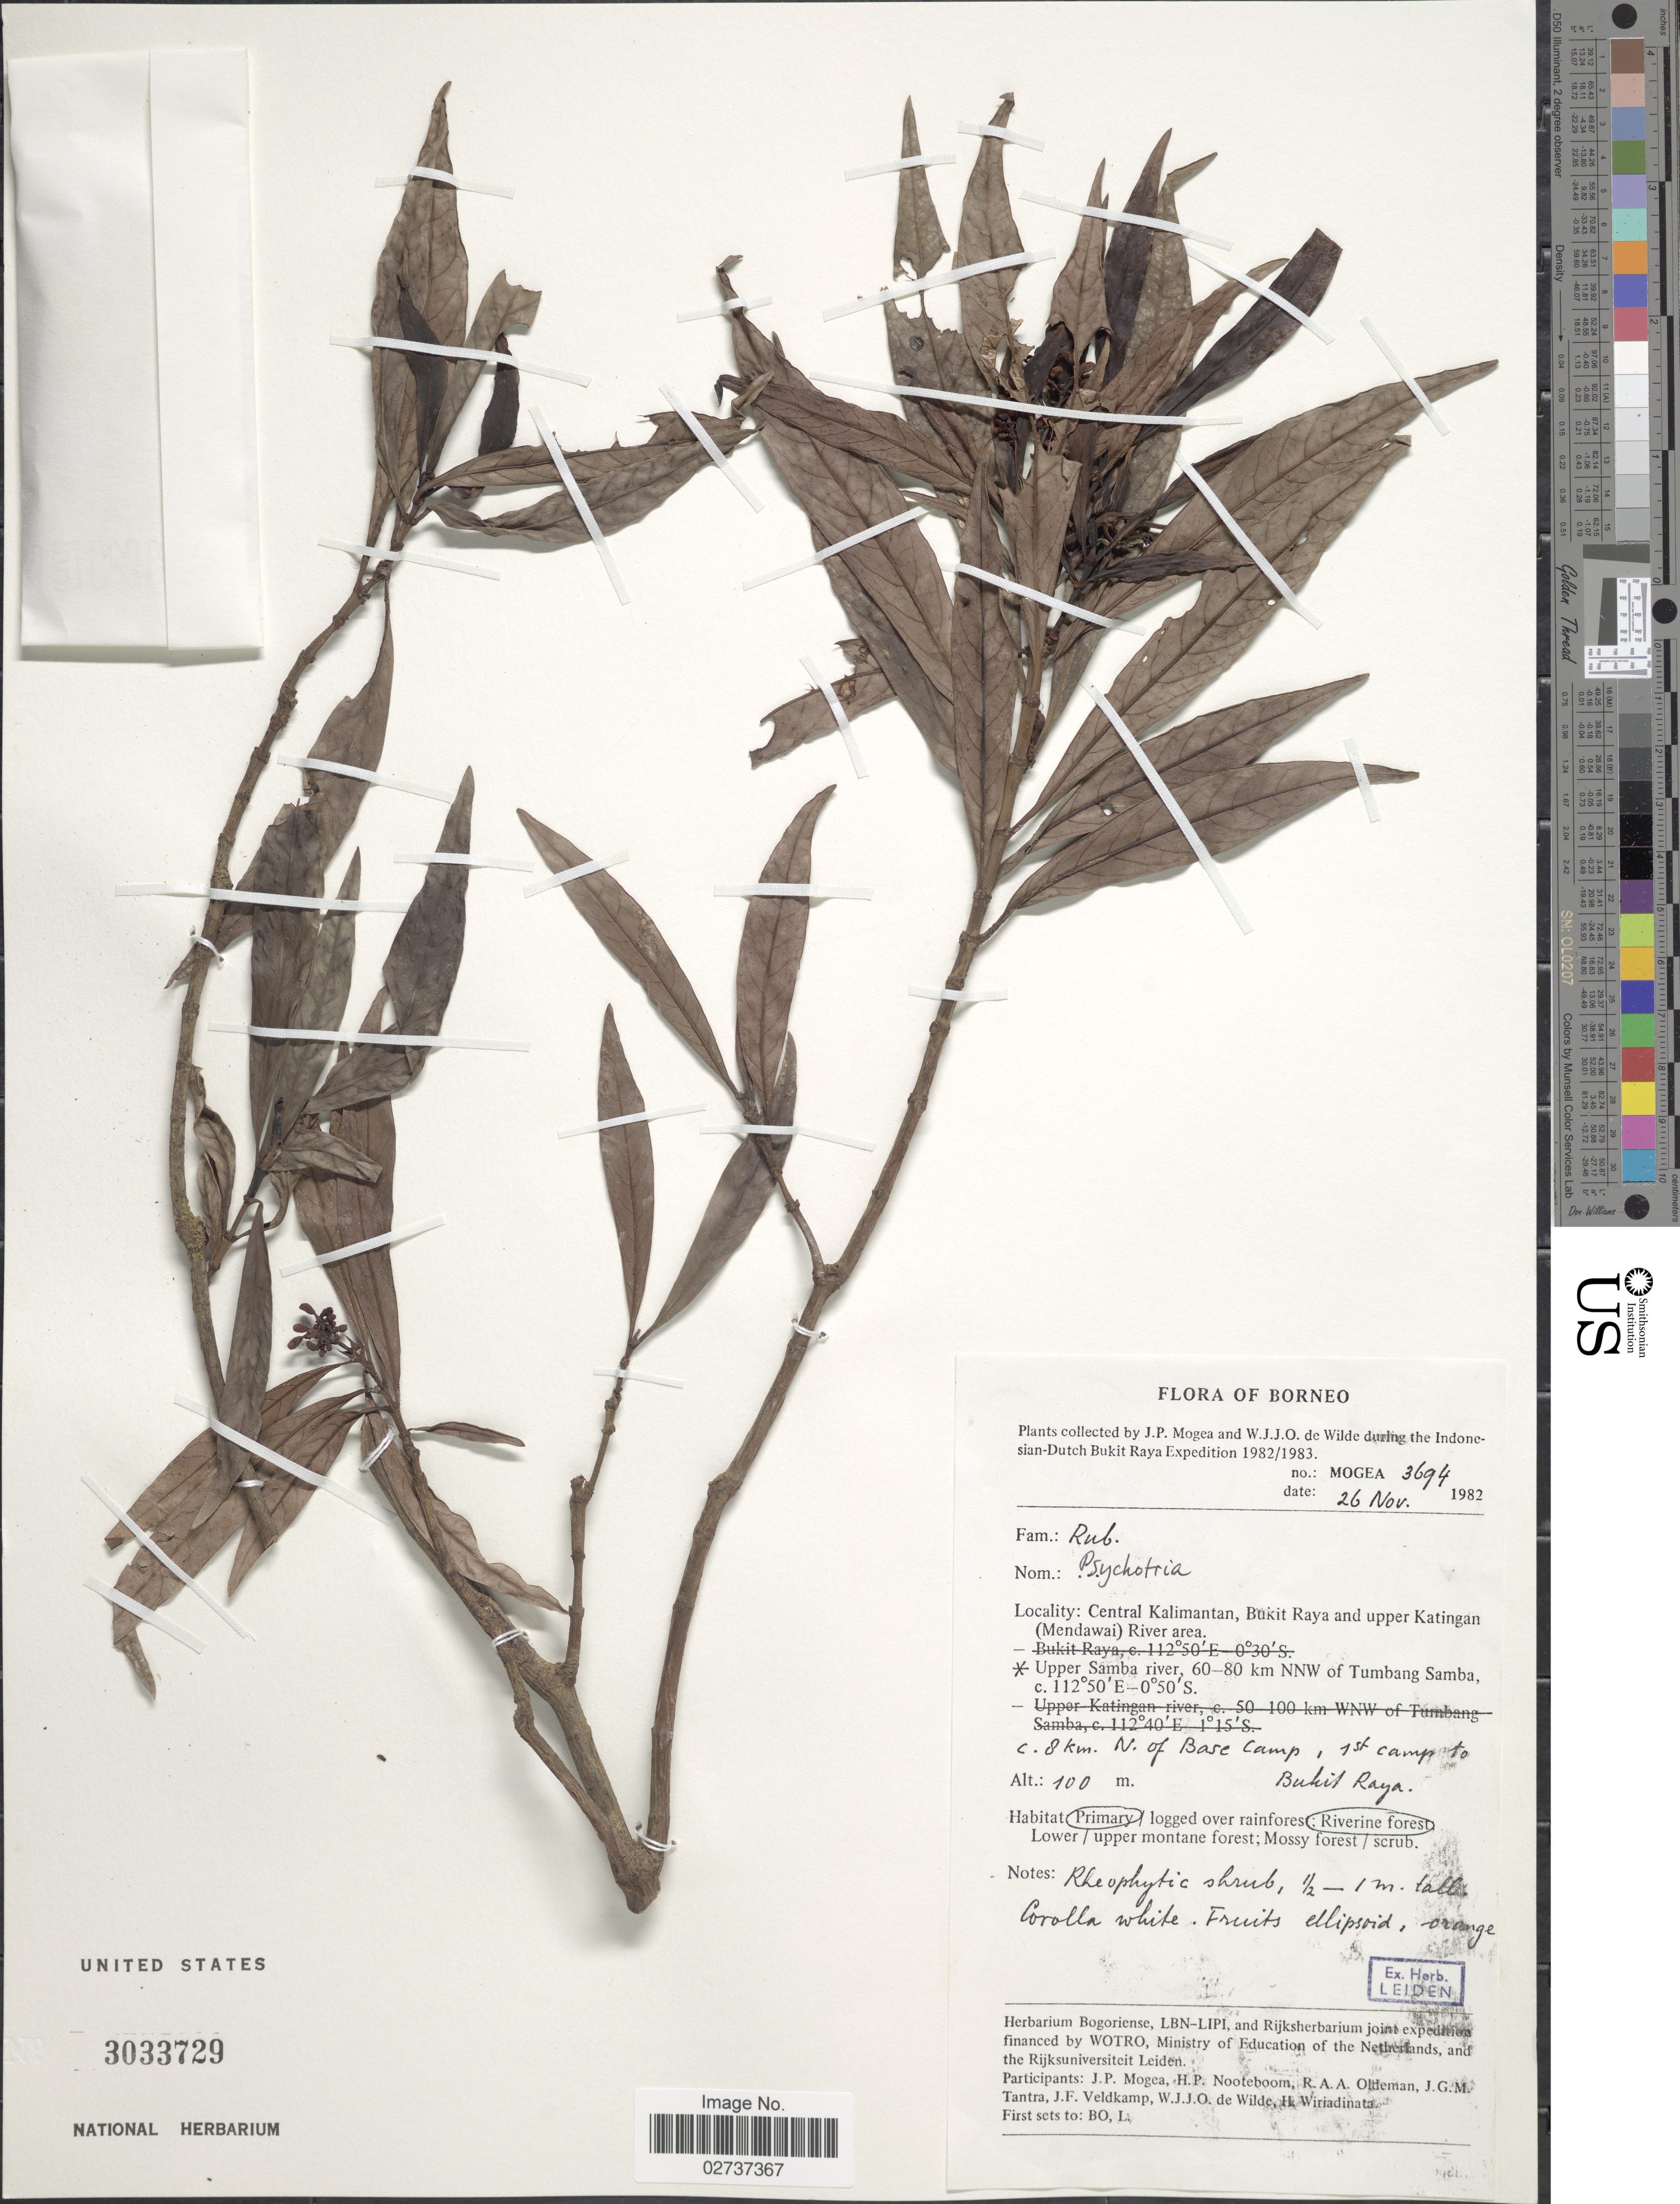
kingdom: Plantae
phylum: Tracheophyta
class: Magnoliopsida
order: Gentianales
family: Rubiaceae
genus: Psychotria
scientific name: Psychotria sp.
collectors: J. Mogea & W. J. de Wilde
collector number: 3694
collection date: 1982-11-26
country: Indonesia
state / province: Kalimantan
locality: Borneo. Central Kalimantan, Bukit Raya and upper Katingan (Mendawai) River area. Upper Samba river, 60-80 km NNW of Tumbang Samba. c. 8 km N. of Base Camp 1st camp to Bukit Raya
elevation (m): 100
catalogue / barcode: US 3033729